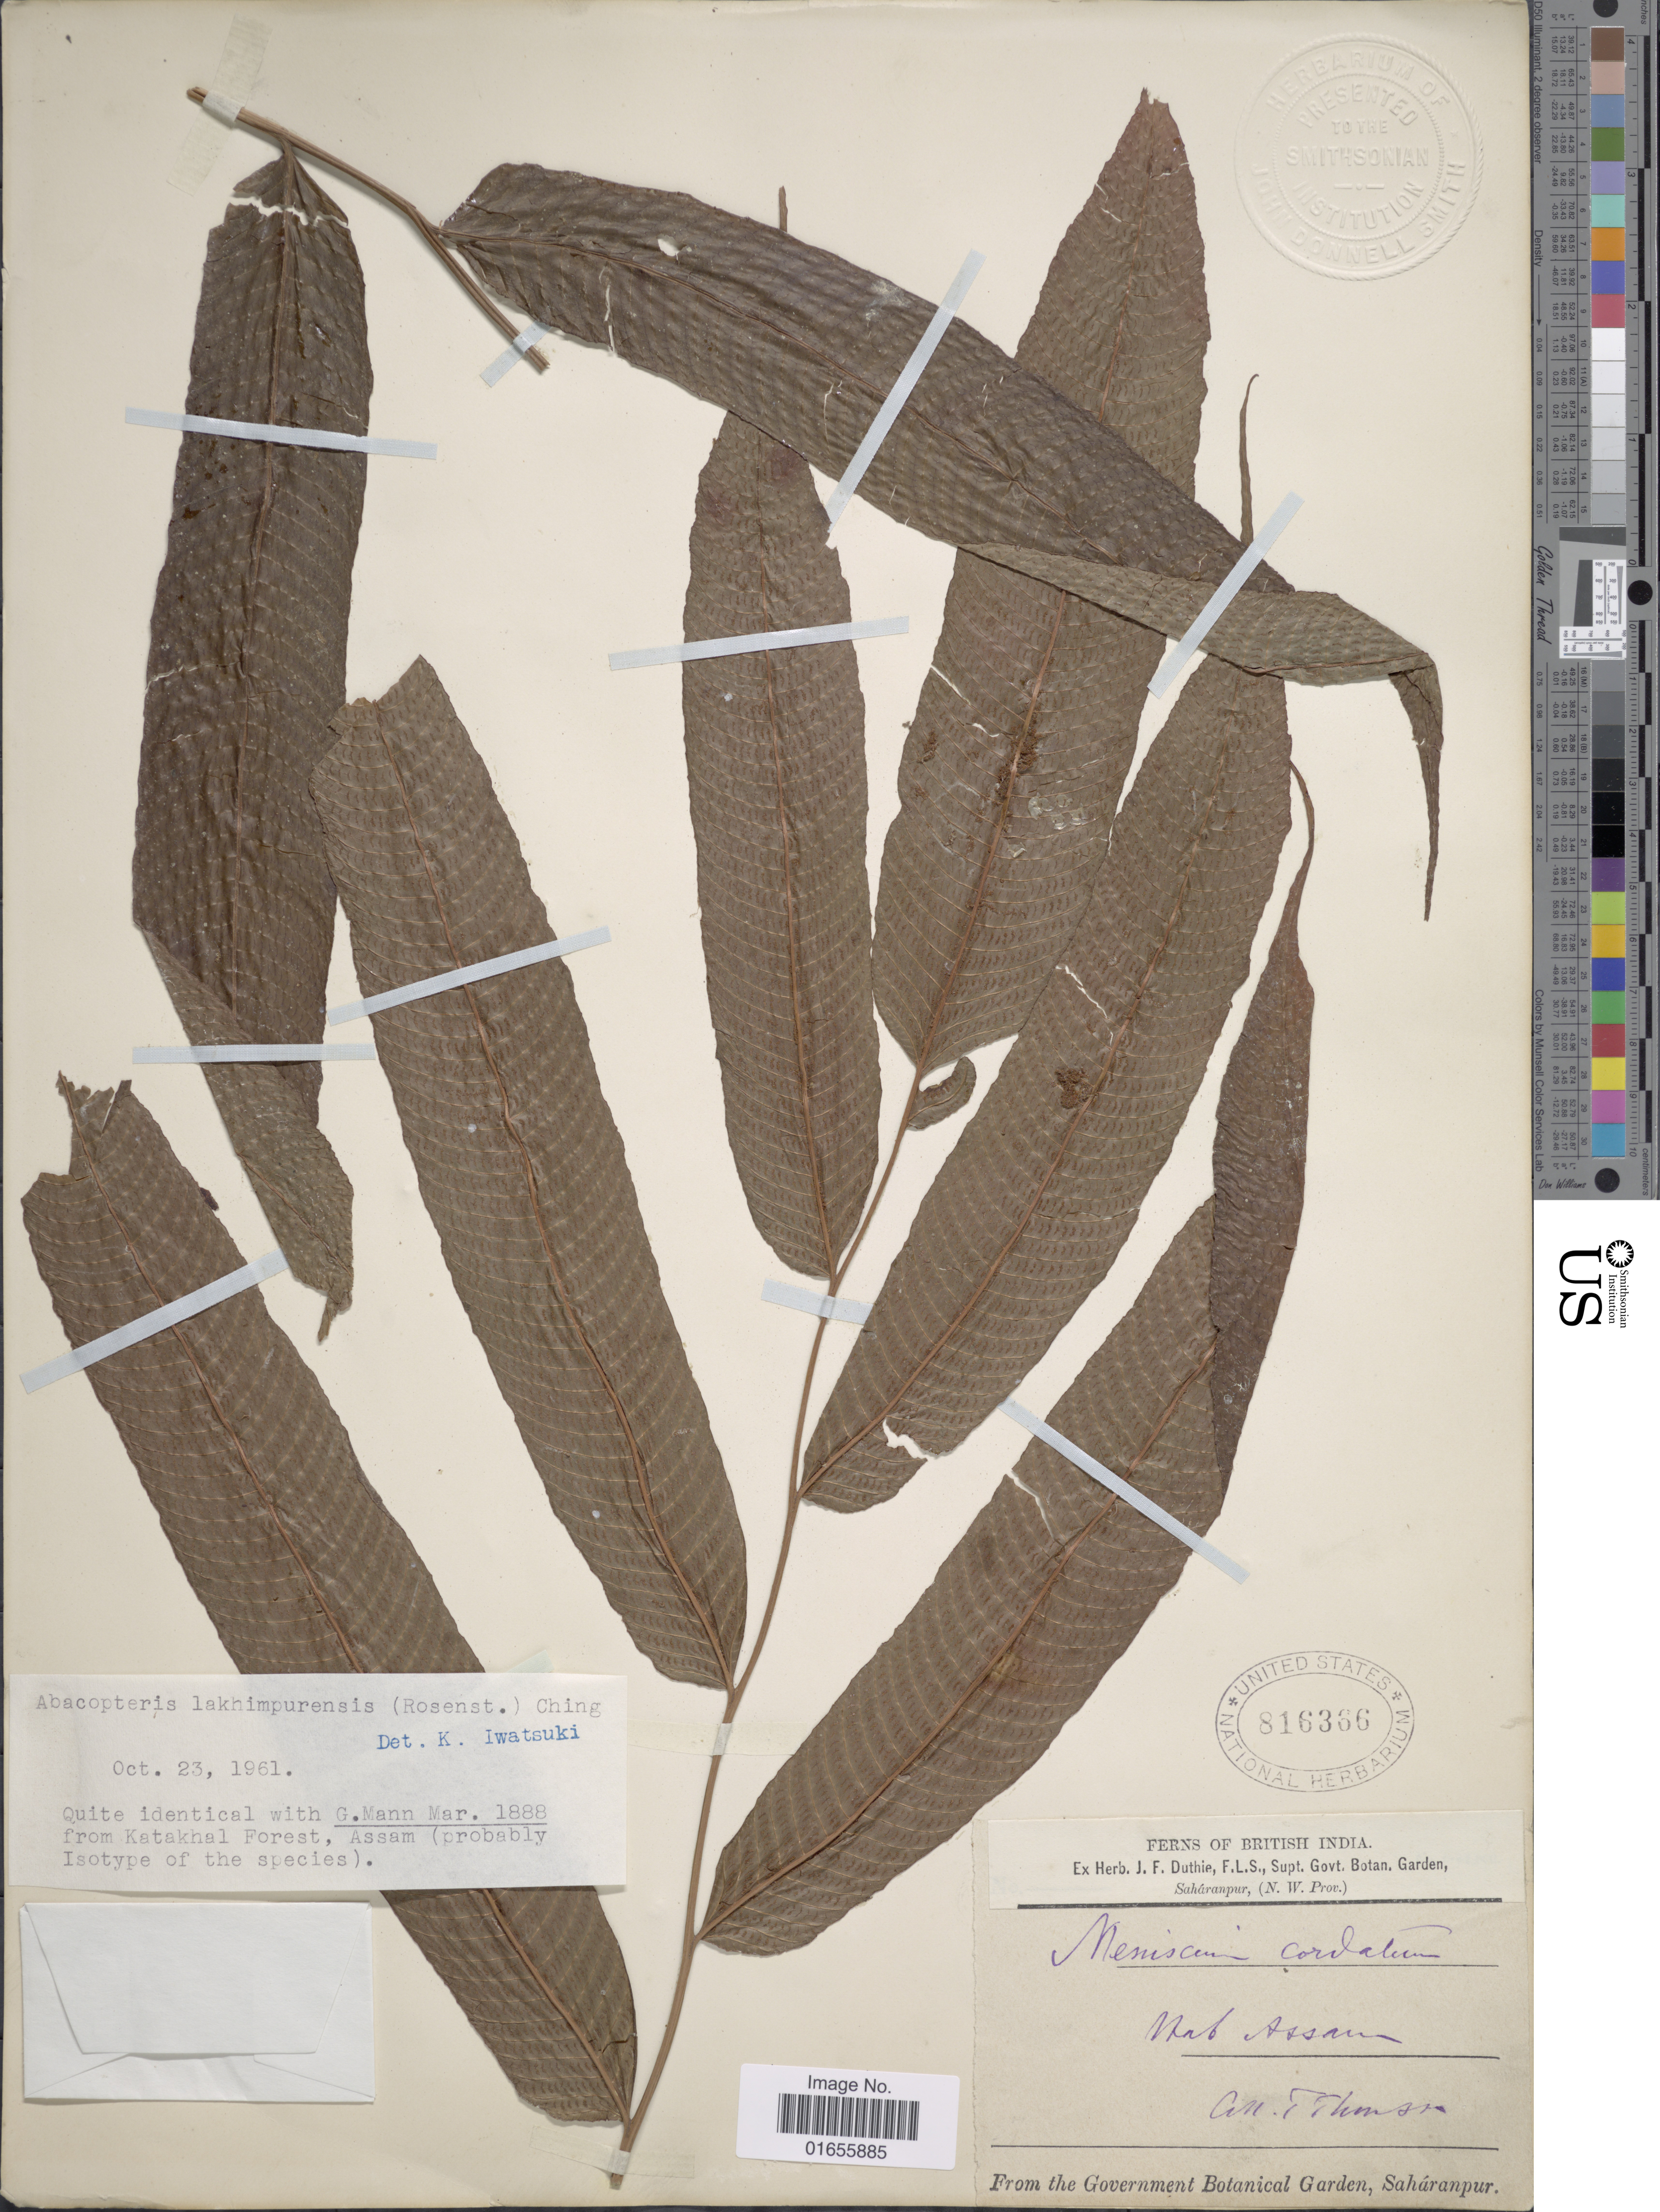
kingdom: Plantae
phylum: Tracheophyta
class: Polypodiopsida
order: Polypodiales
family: Thelypteridaceae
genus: Pronephrium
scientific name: Pronephrium lakhimpurense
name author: (Rosenst.) Holttum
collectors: T. Thomson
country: India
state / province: Assam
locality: British India, Saharanpur (N. W. Prov.)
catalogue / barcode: US 816366